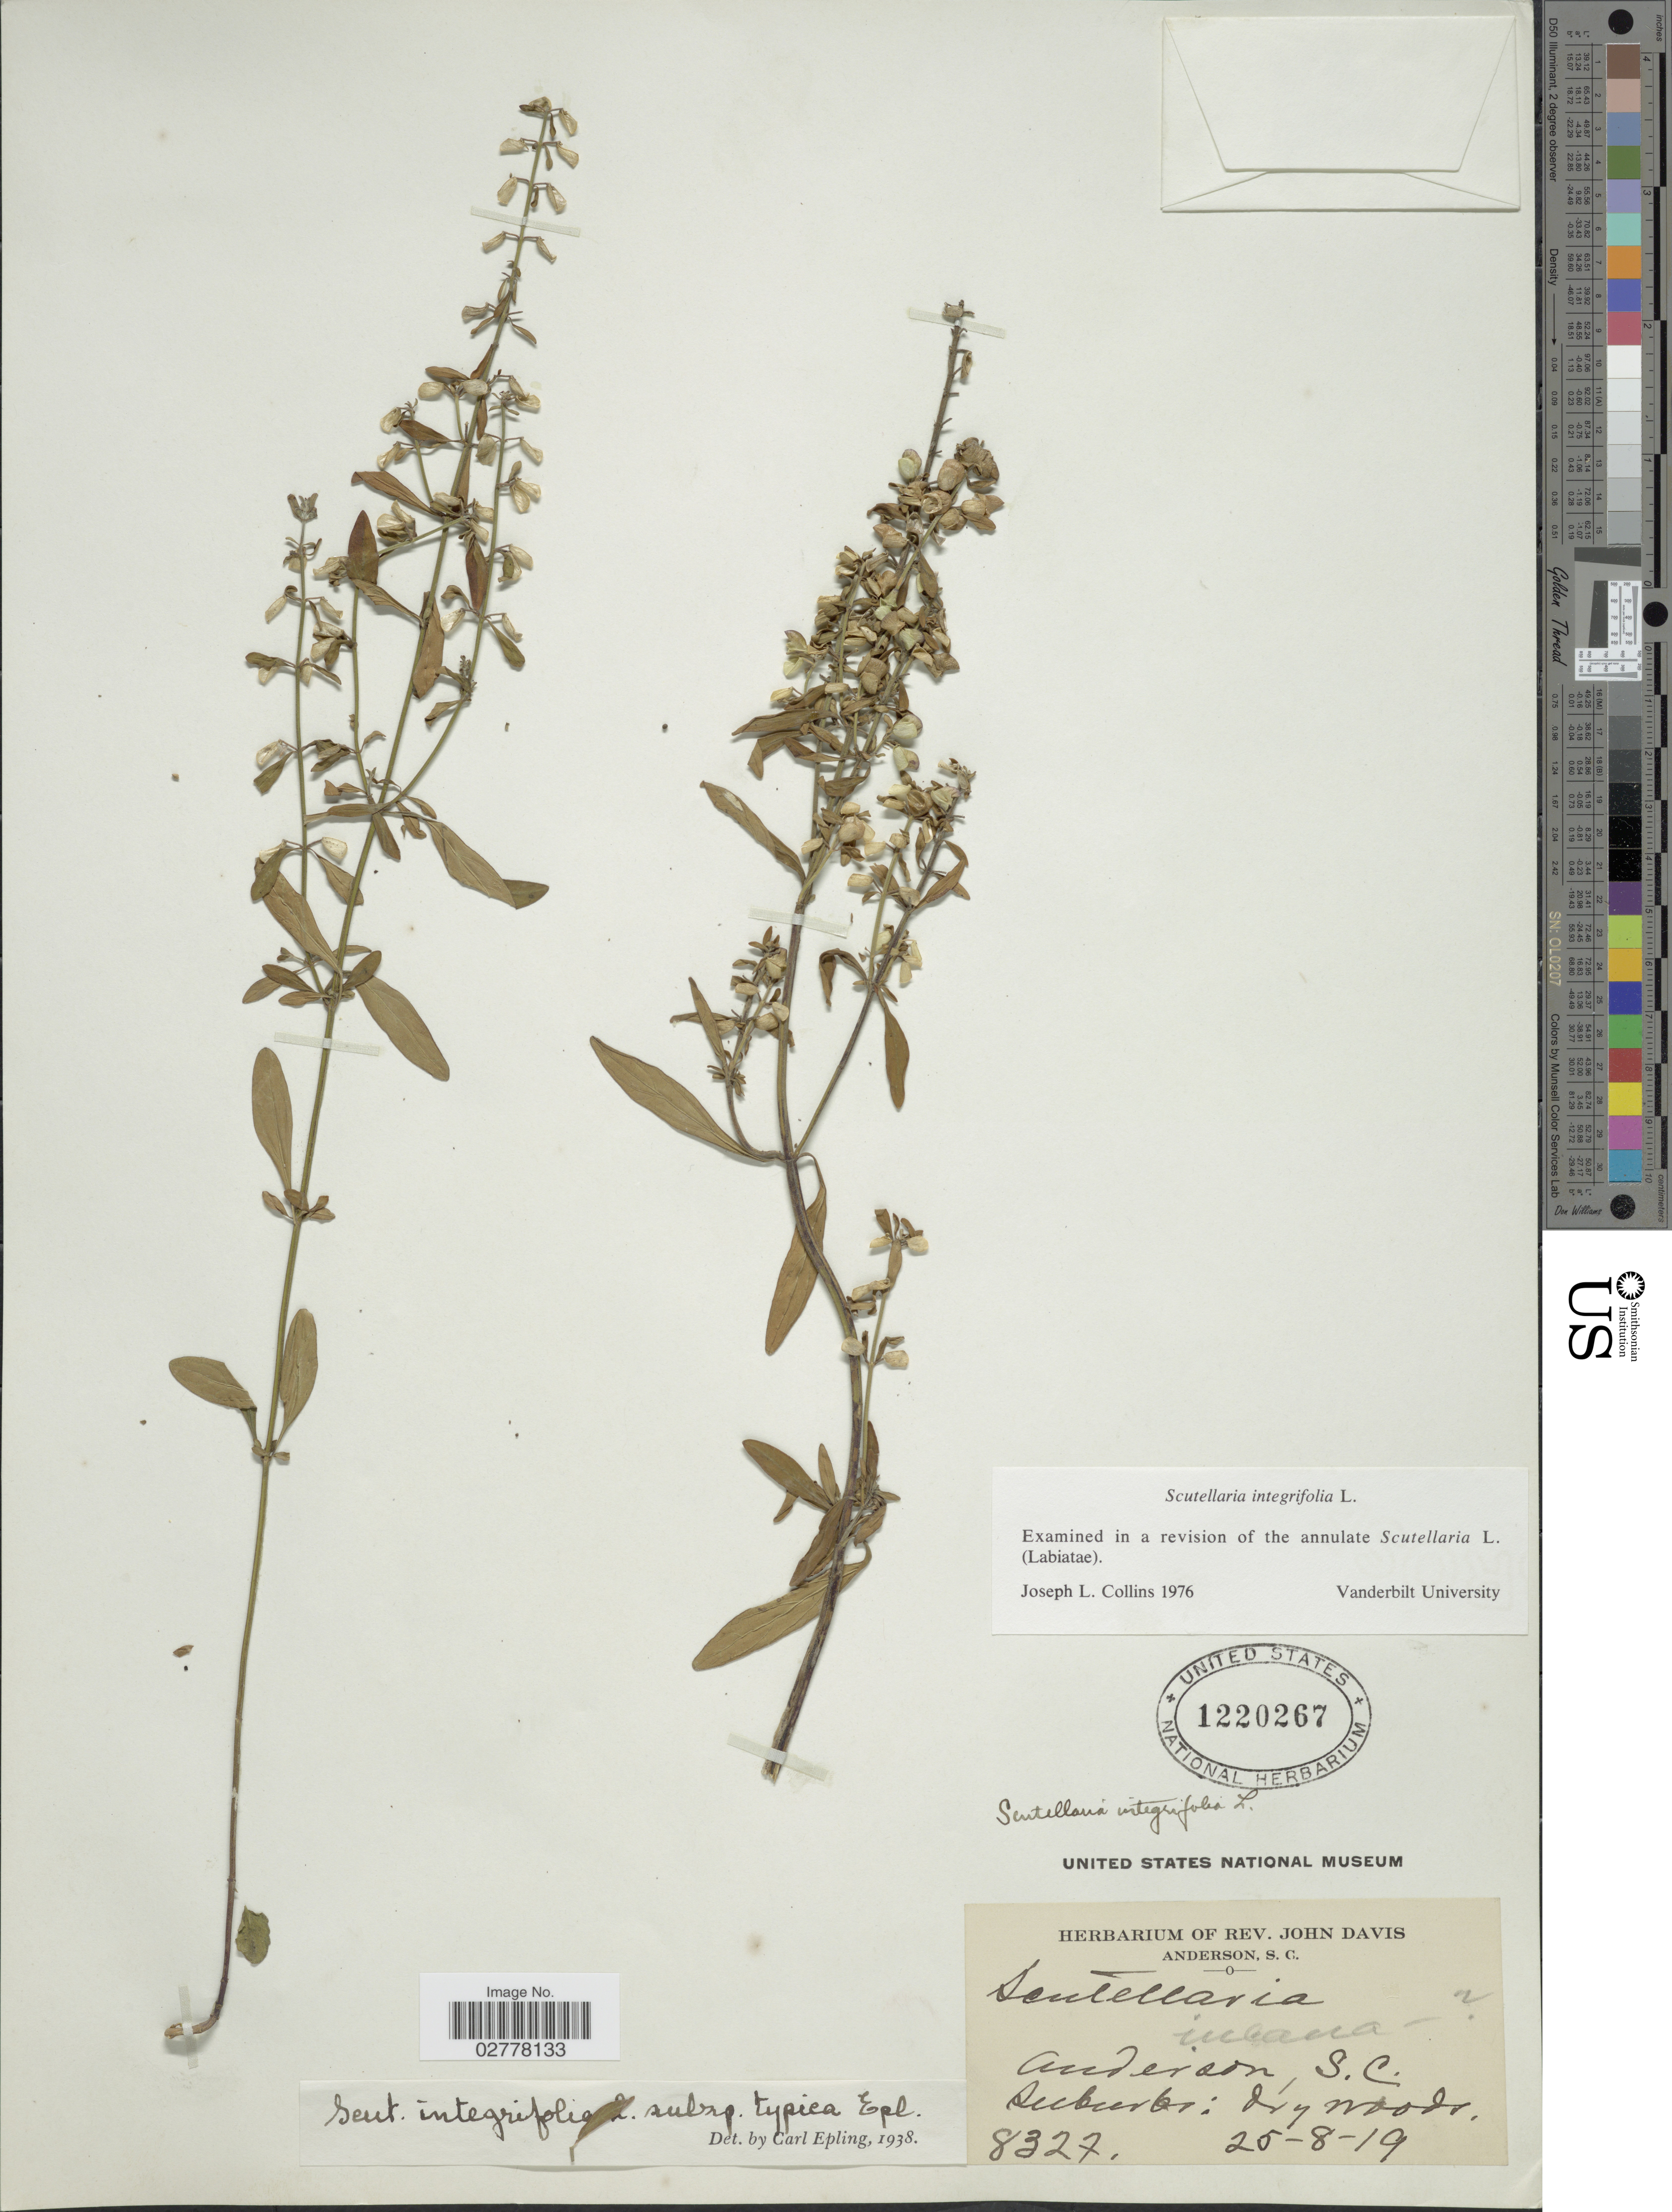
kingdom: Plantae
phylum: Tracheophyta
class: Magnoliopsida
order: Lamiales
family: Lamiaceae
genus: Scutellaria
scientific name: Scutellaria integrifolia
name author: L.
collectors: ex herb. Rev. John Davis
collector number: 8327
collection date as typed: Transcribed d/m/y: 25/8/19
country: United States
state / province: South Carolina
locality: Anderson, Suburi.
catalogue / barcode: US 1220267